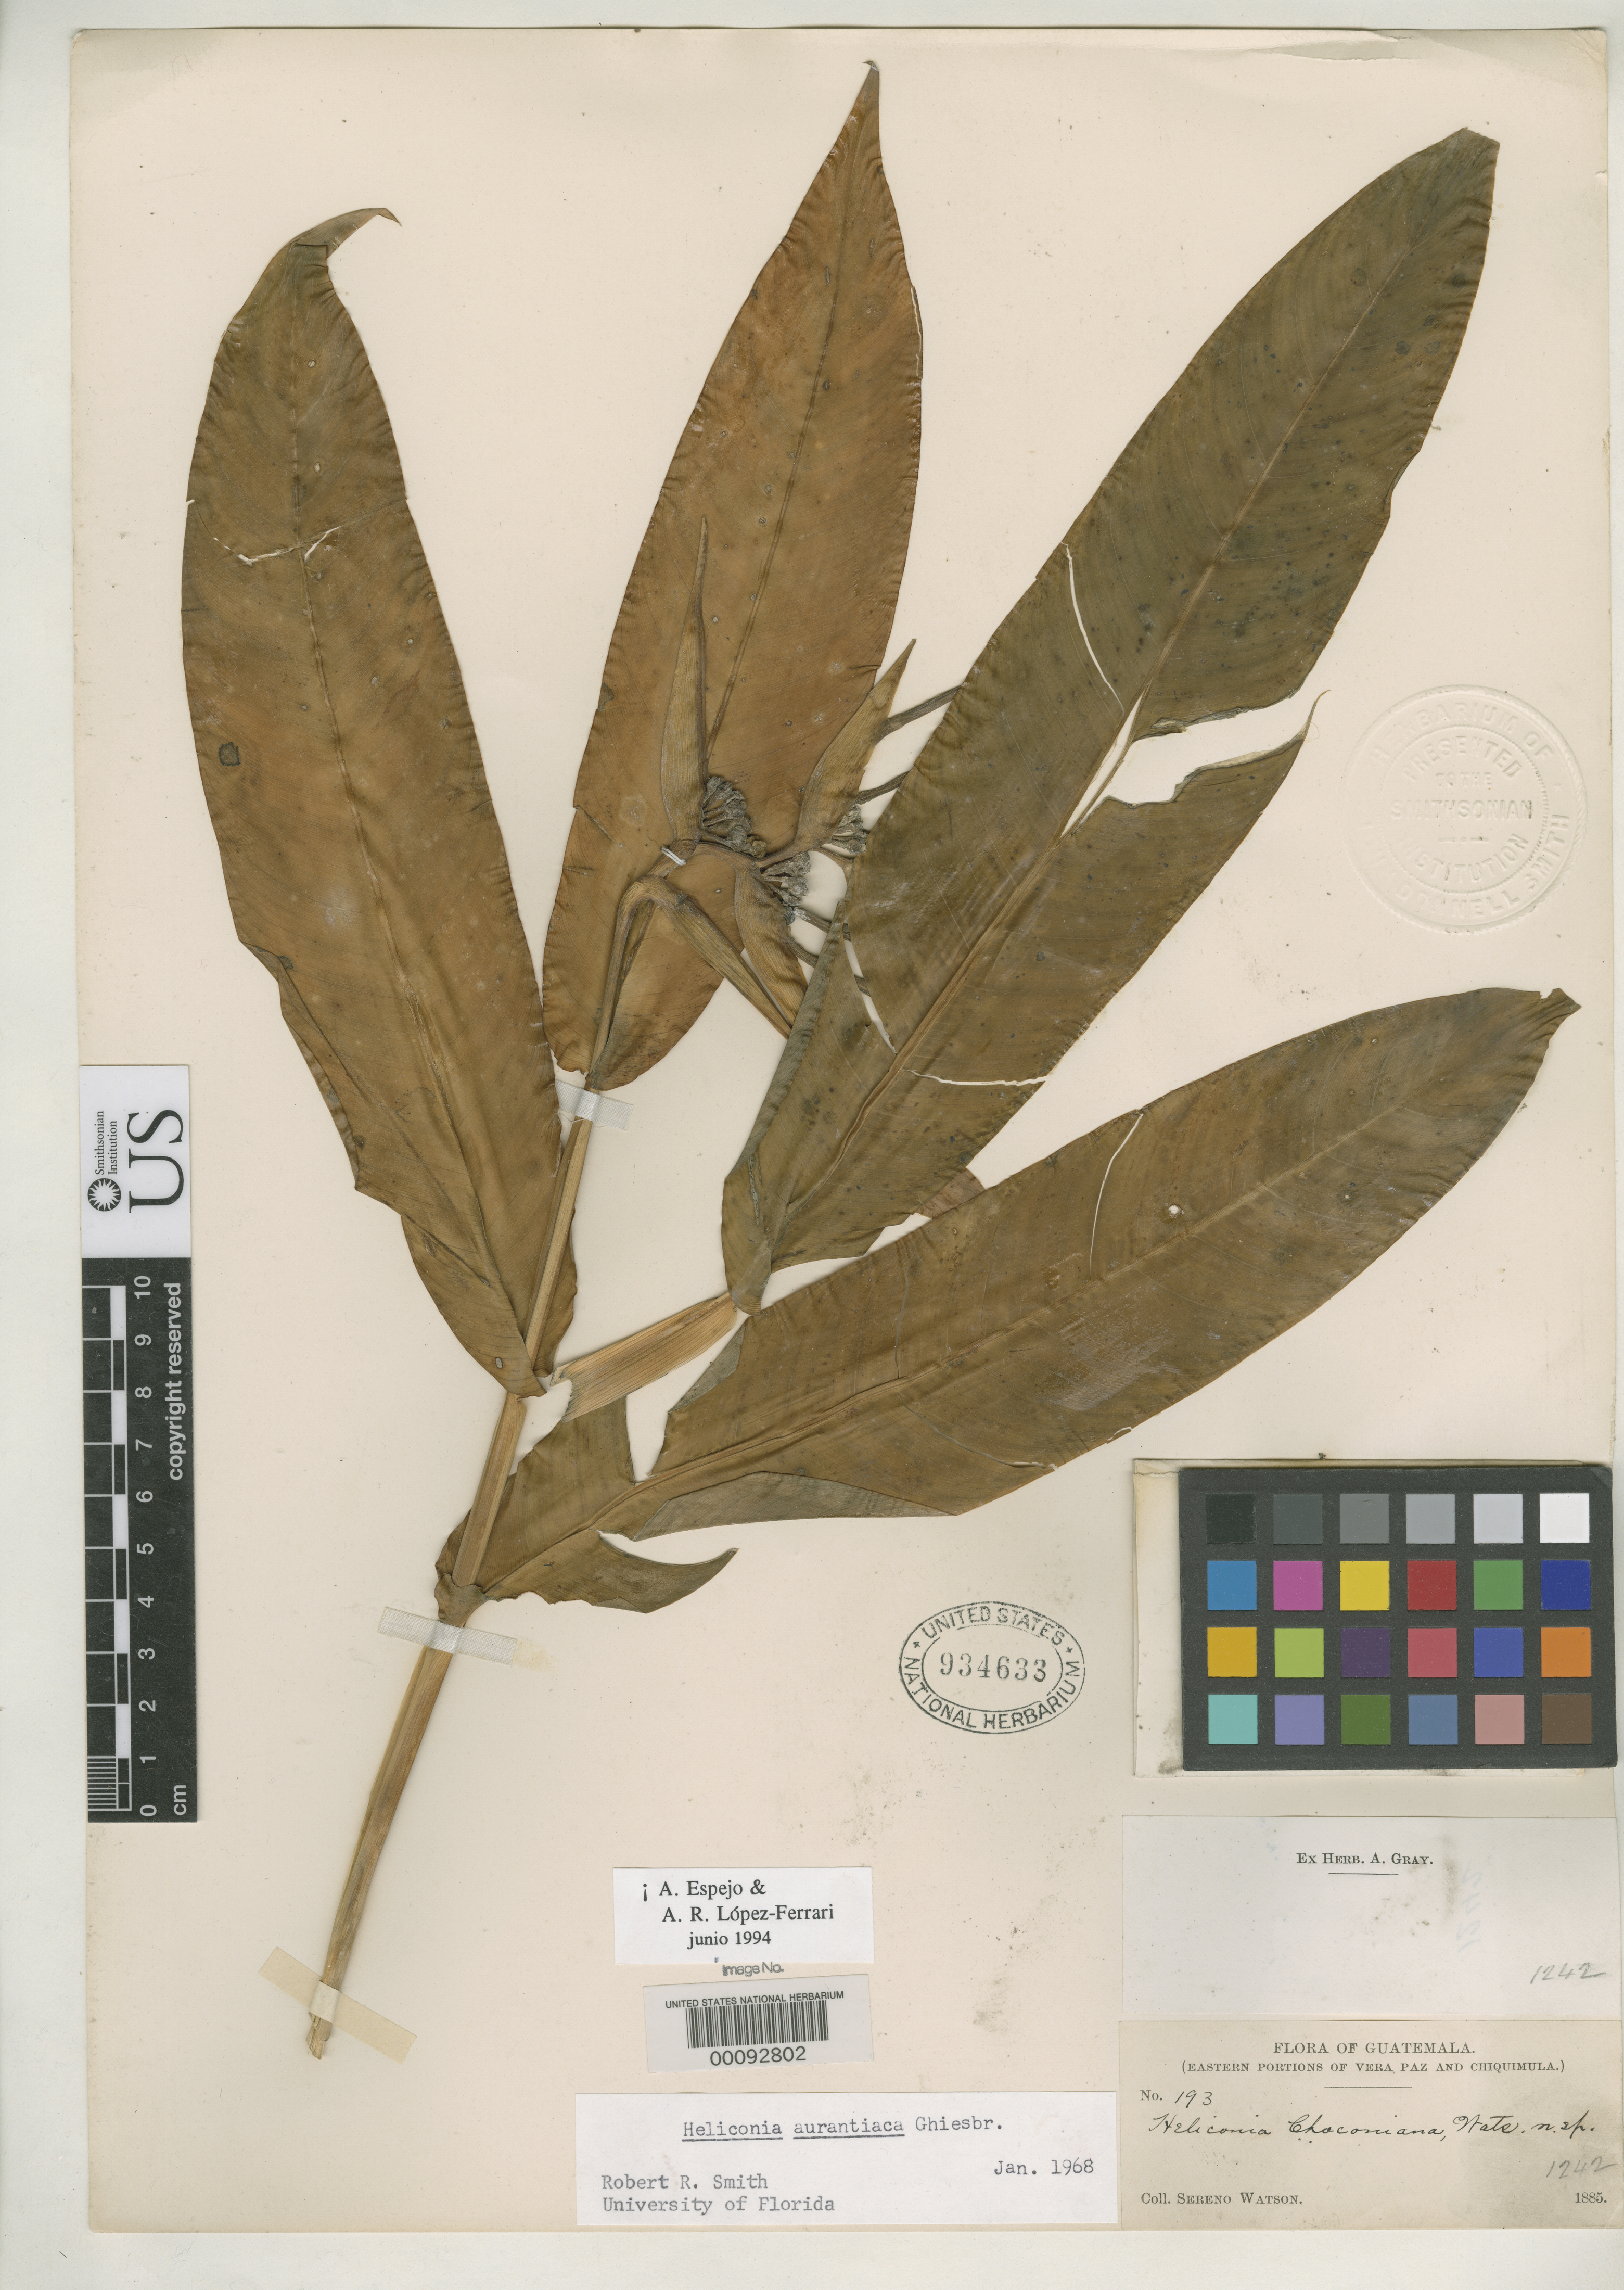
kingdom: Plantae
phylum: Tracheophyta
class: Liliopsida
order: Zingiberales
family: Heliconiaceae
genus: Heliconia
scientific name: Heliconia choconiana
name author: S. Watson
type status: Type Collection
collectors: S. Watson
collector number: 193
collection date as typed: Mar 1885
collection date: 1885-03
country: Guatemala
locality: Chocon forests.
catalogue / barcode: US 934633